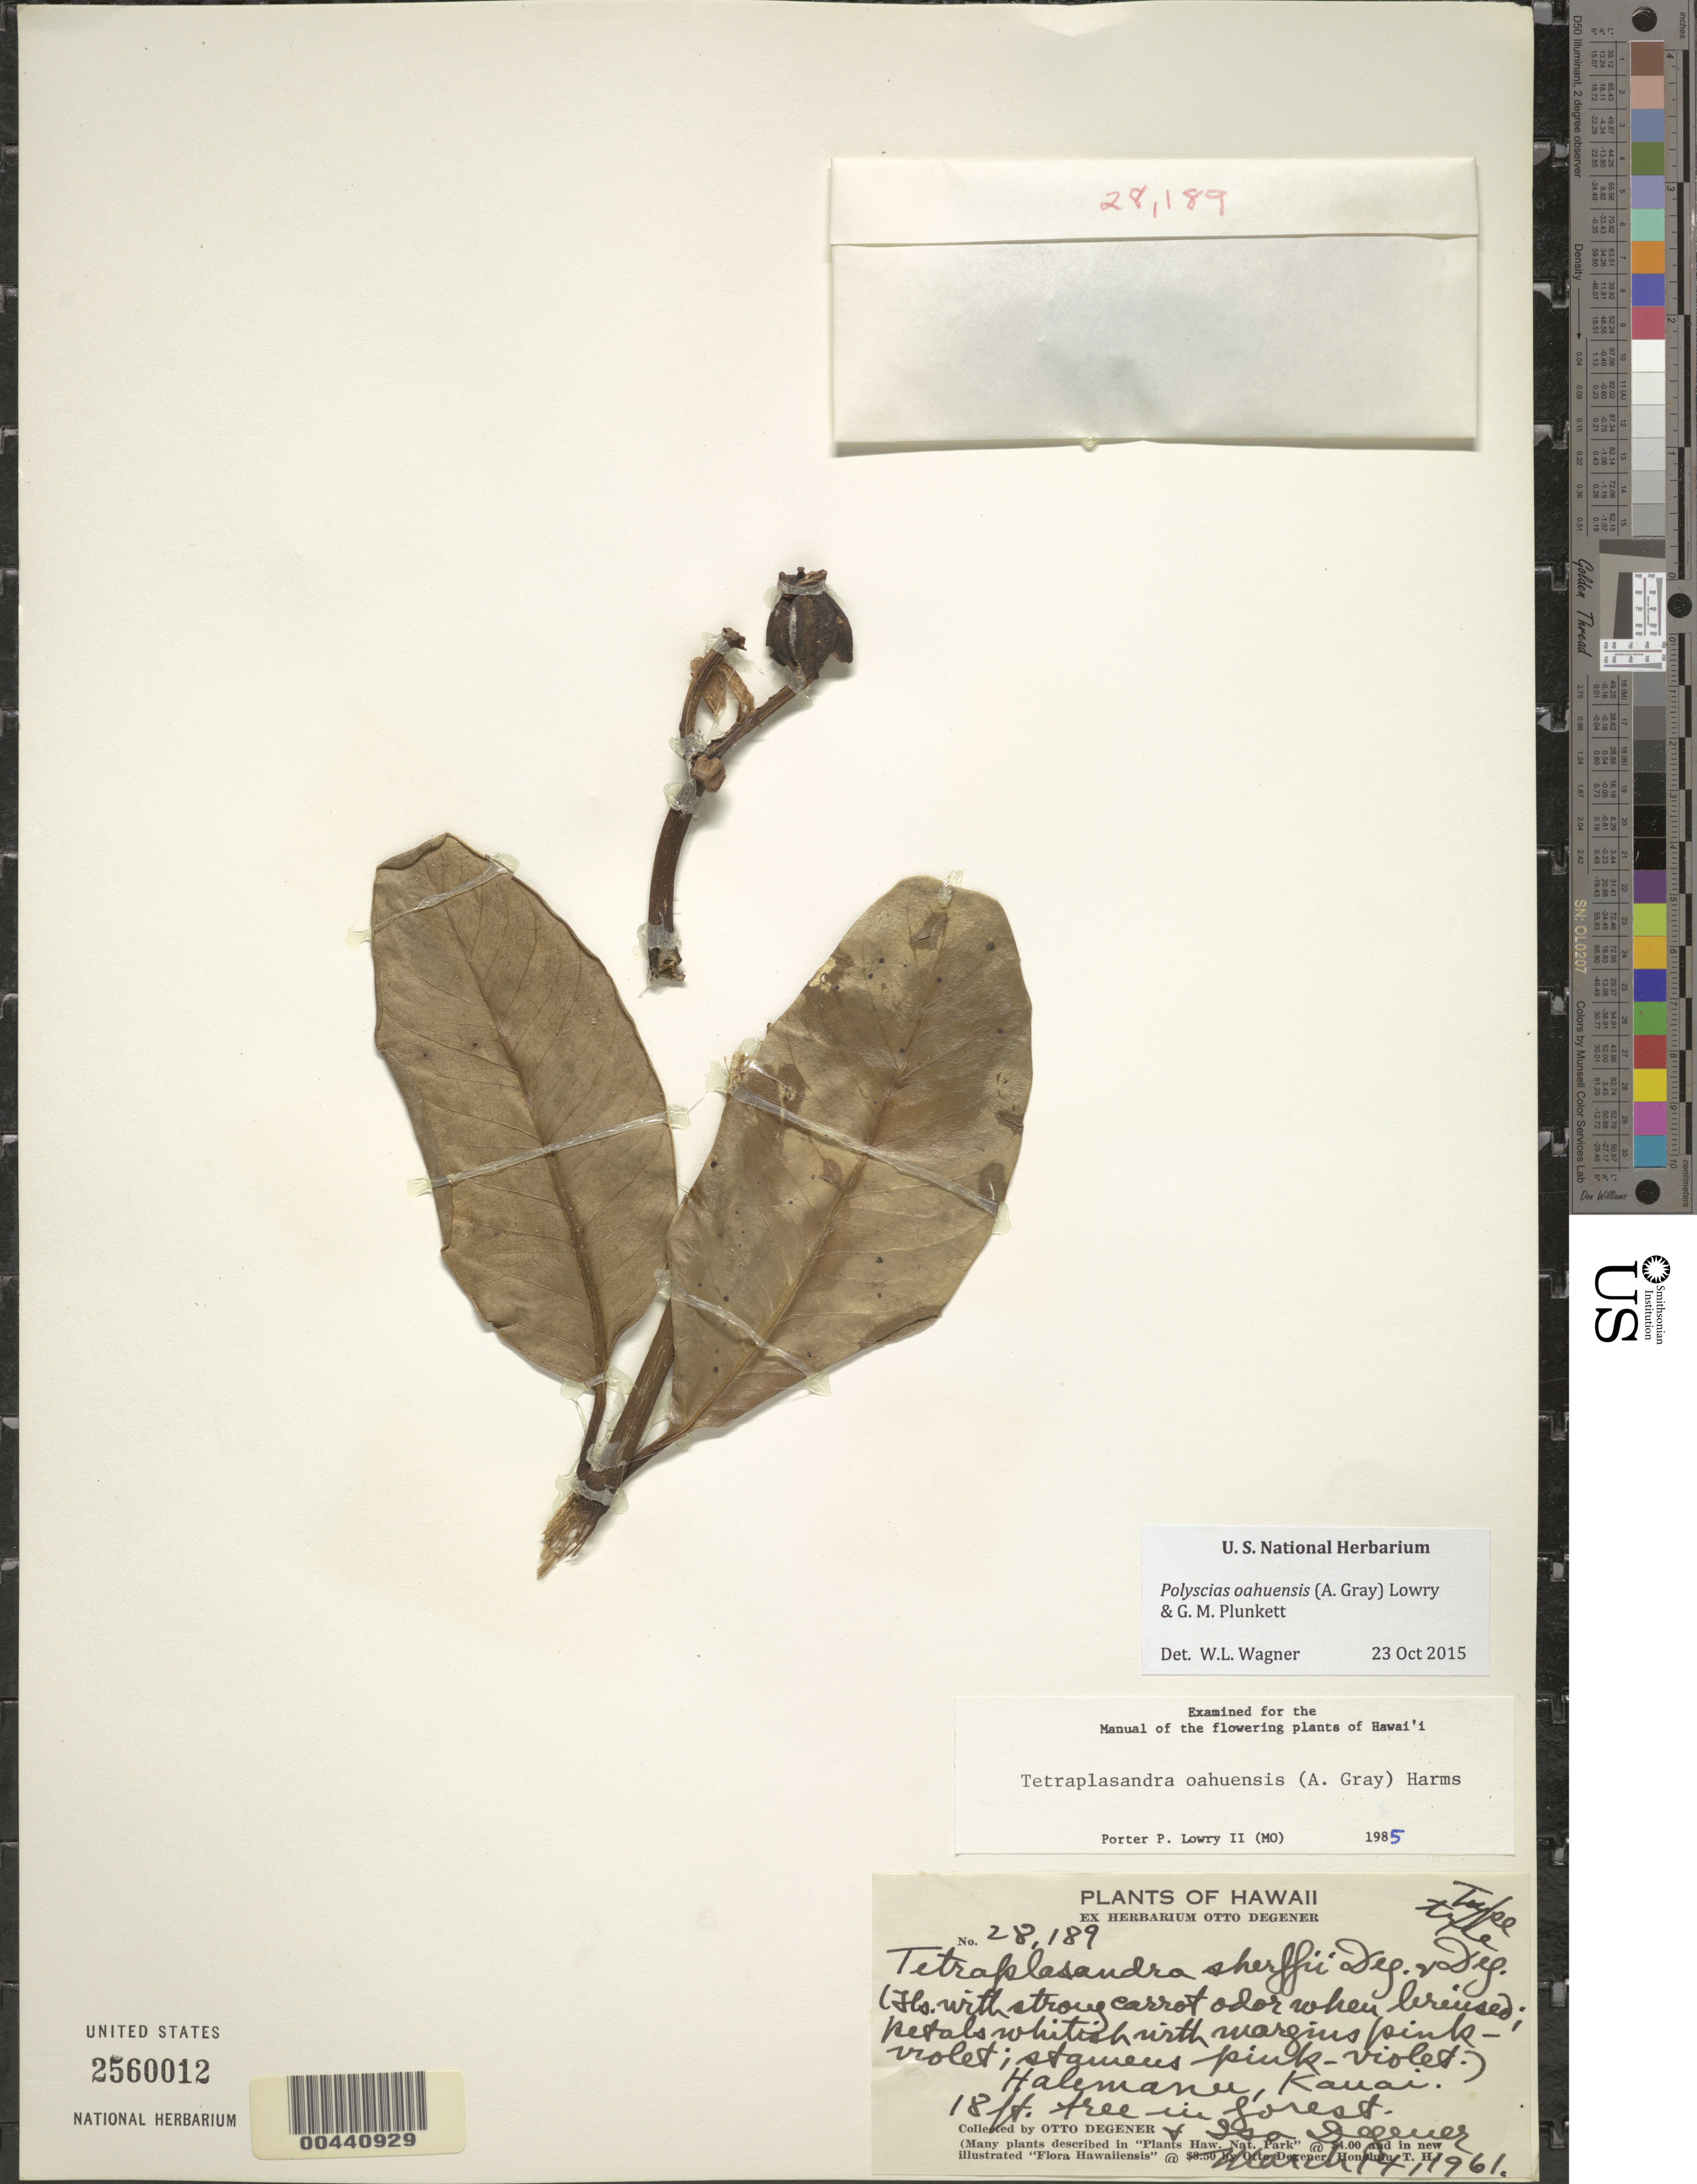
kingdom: Plantae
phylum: Tracheophyta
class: Magnoliopsida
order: Apiales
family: Araliaceae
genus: Polyscias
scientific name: Polyscias oahuensis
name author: (A. Gray) Lowry & G. M. Plunkett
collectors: O. Degener & I. Degener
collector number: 28189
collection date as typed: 14 Mar 1961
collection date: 1961-03-14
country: United States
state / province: Hawaii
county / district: Kauai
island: Kaua'i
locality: Halamanu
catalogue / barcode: US 2560012